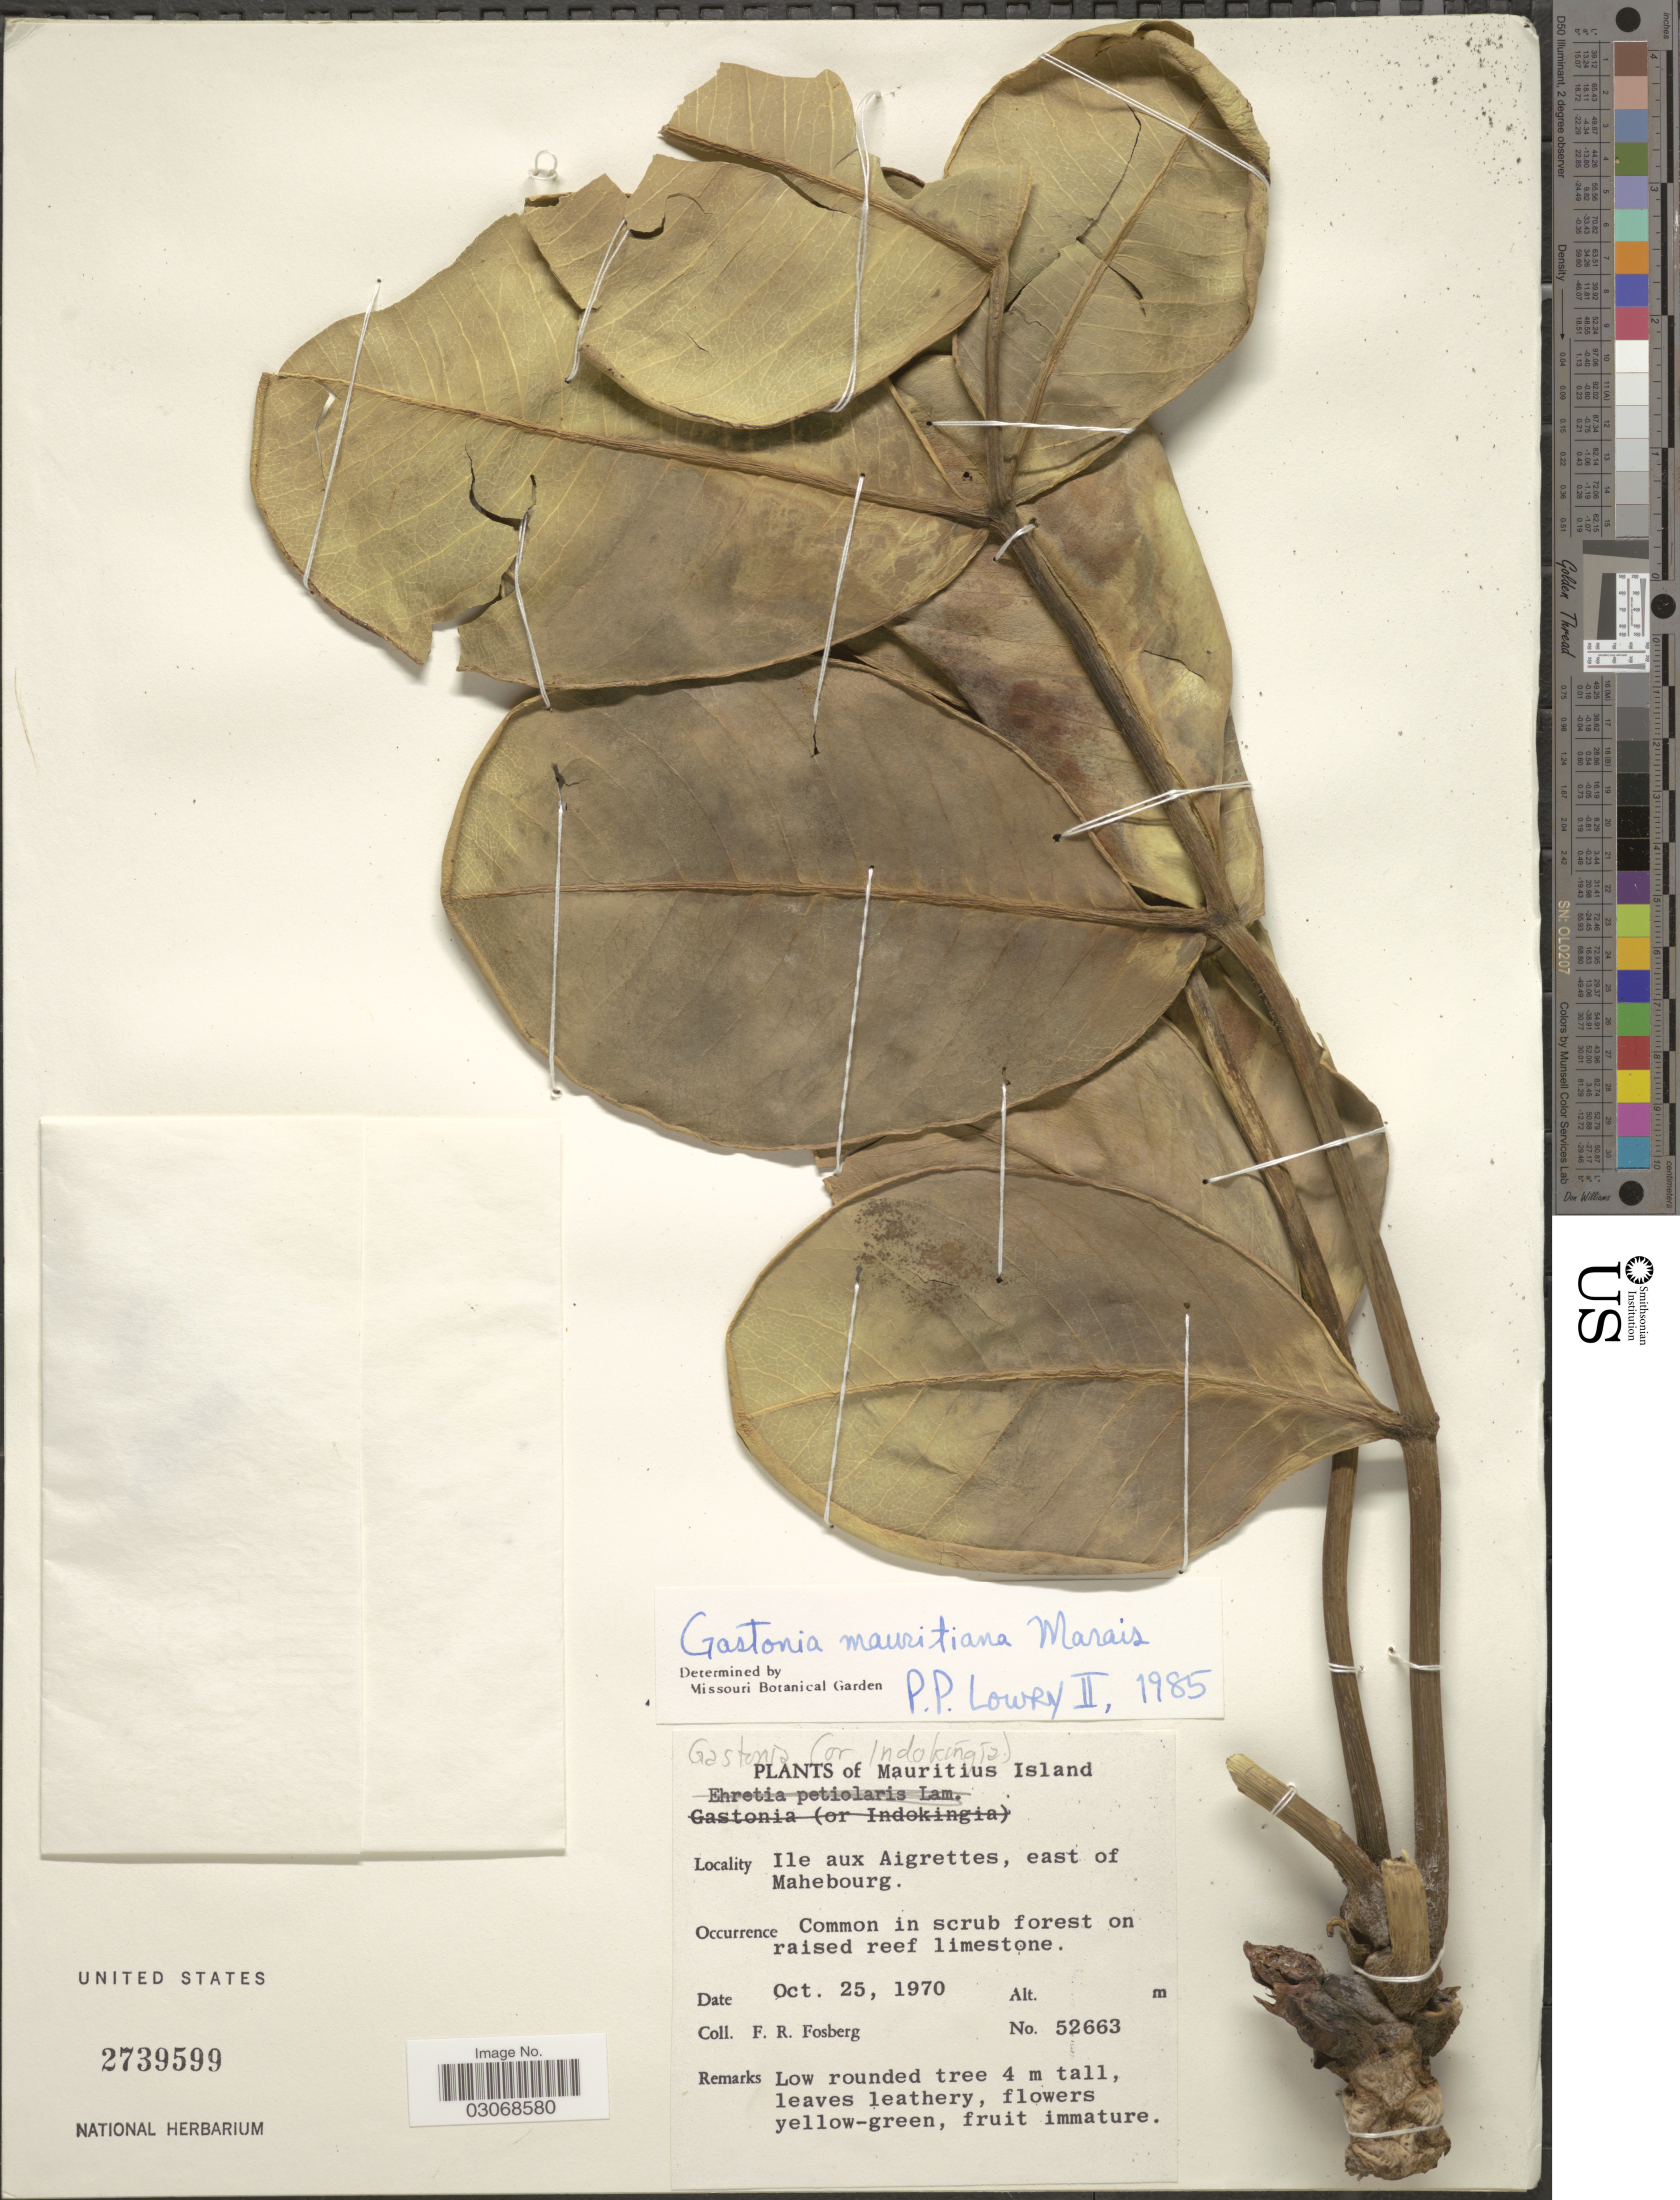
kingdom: Plantae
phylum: Tracheophyta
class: Magnoliopsida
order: Apiales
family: Araliaceae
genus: Gastonia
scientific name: Gastonia mauritiana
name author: Marais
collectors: F. R. Fosberg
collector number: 52663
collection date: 1970-10-25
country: Mauritius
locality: Mauritius Island, Ile aux Aigrettes, east of Mahebourg.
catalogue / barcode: US 2739599